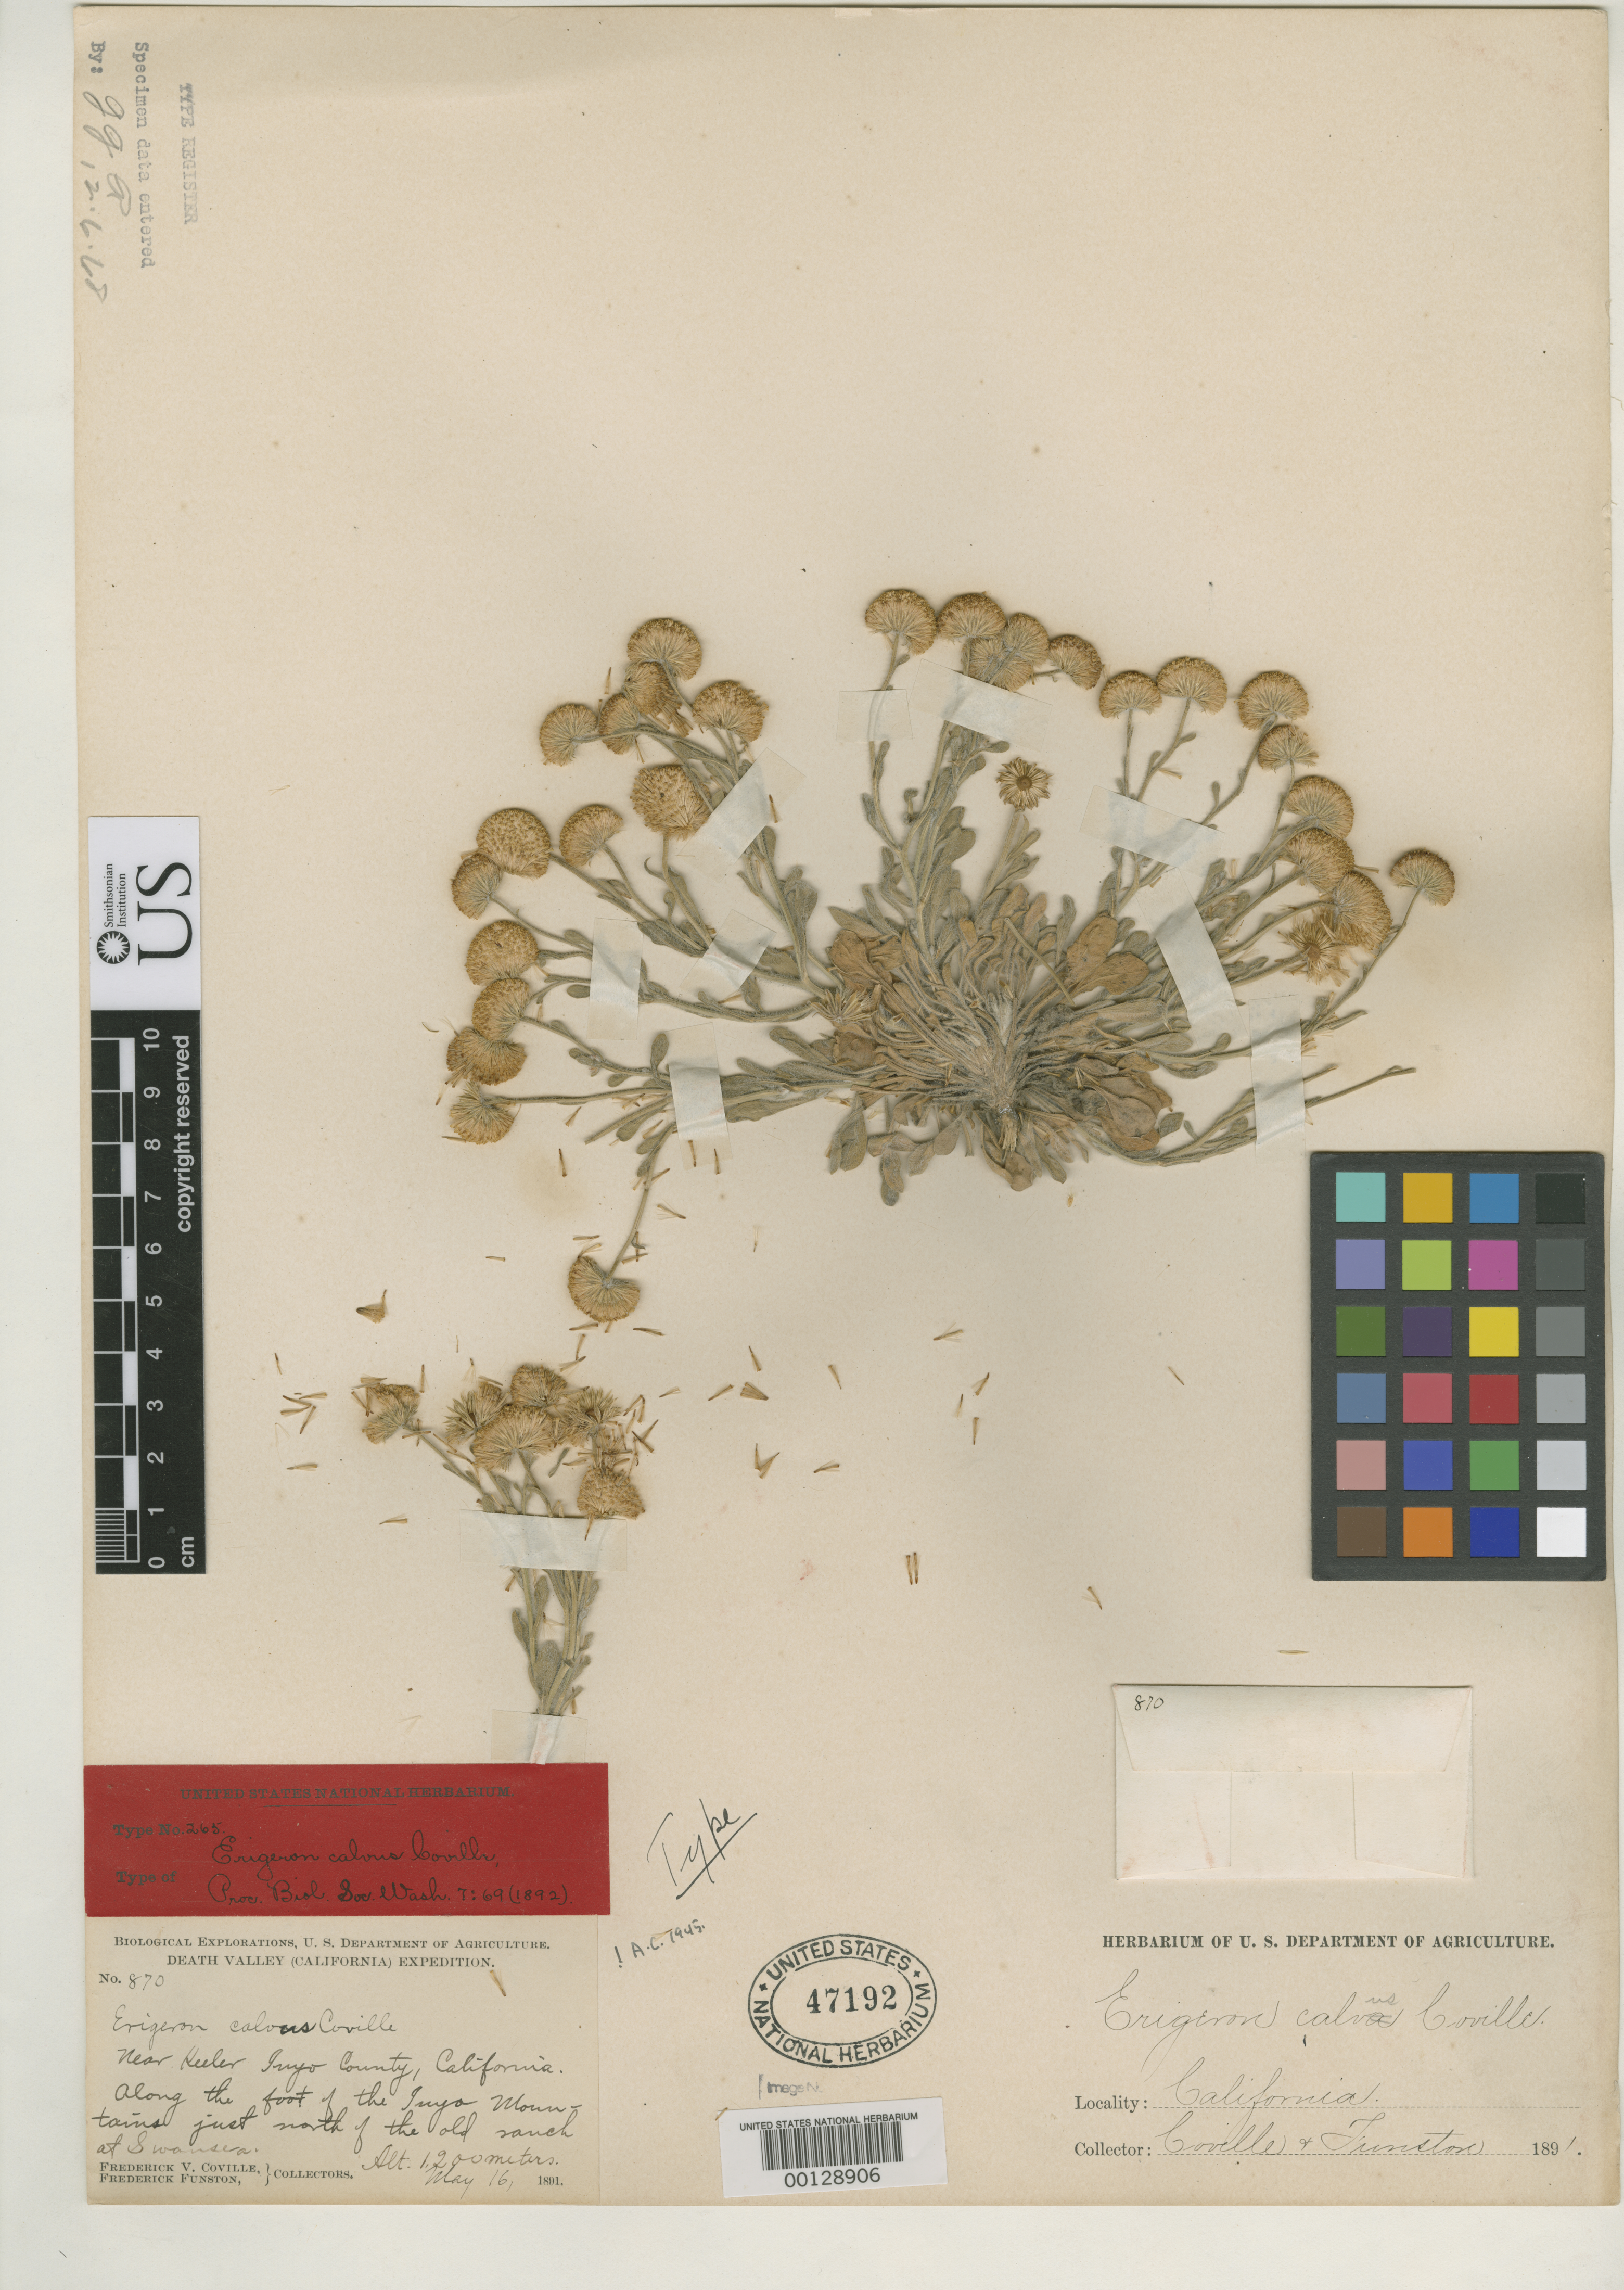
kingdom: Plantae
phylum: Tracheophyta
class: Magnoliopsida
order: Asterales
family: Asteraceae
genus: Erigeron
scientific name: Erigeron calvus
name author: Coville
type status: Holotype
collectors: F. V. Coville & F. Funston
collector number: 870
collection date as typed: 16 May 1891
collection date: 1891-05-16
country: United States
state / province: California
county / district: Inyo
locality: Foothills of Inyo Mountains, 4 mi N of Keeler.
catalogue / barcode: US 47192